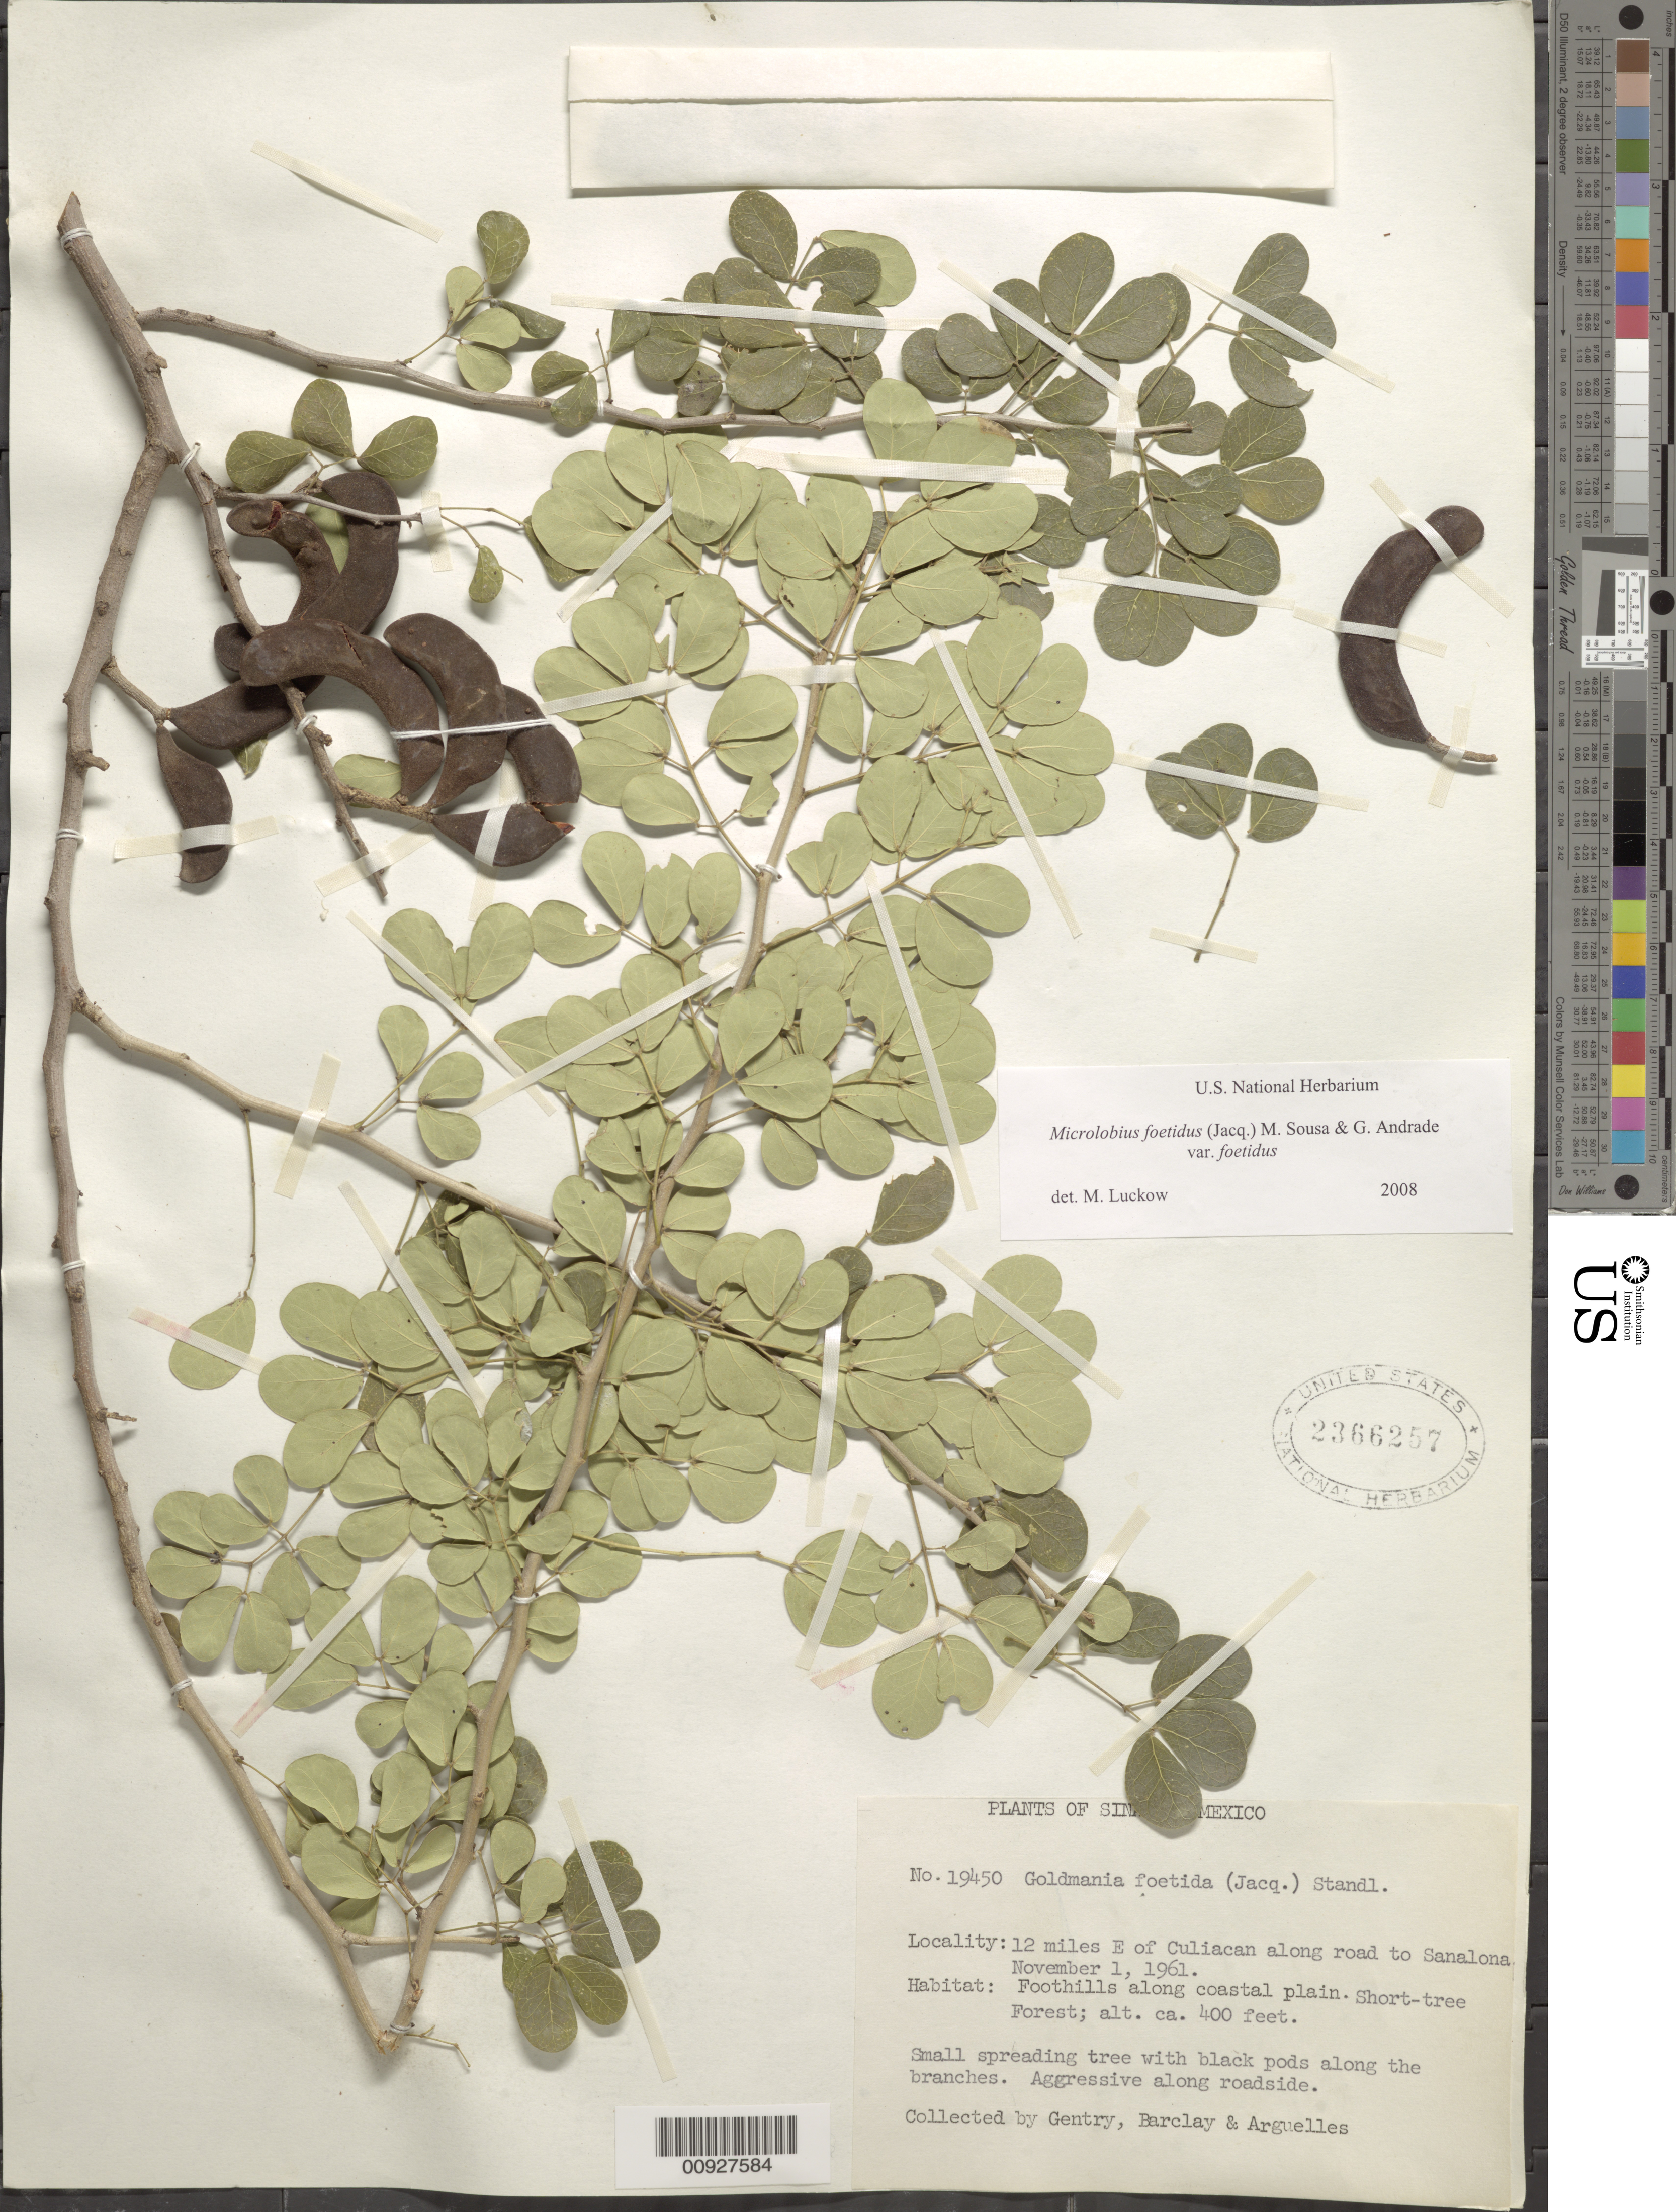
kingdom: Plantae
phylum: Tracheophyta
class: Magnoliopsida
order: Fabales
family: Fabaceae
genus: Microlobius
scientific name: Microlobius foetidus subsp. foetidus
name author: (Jacq.) M. Sousa & G. Andrade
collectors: Gentry, --, -- Barclay & Arguelles, --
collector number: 19450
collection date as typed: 01 Nov 1961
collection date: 1961-11-01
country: Mexico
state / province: Sinaloa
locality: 12 miles E of Culiacan along road to Sanalona.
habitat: Foothills along coastal plain. Short-tree Forest. Aggressive along roadside.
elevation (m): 122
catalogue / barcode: US 2366257